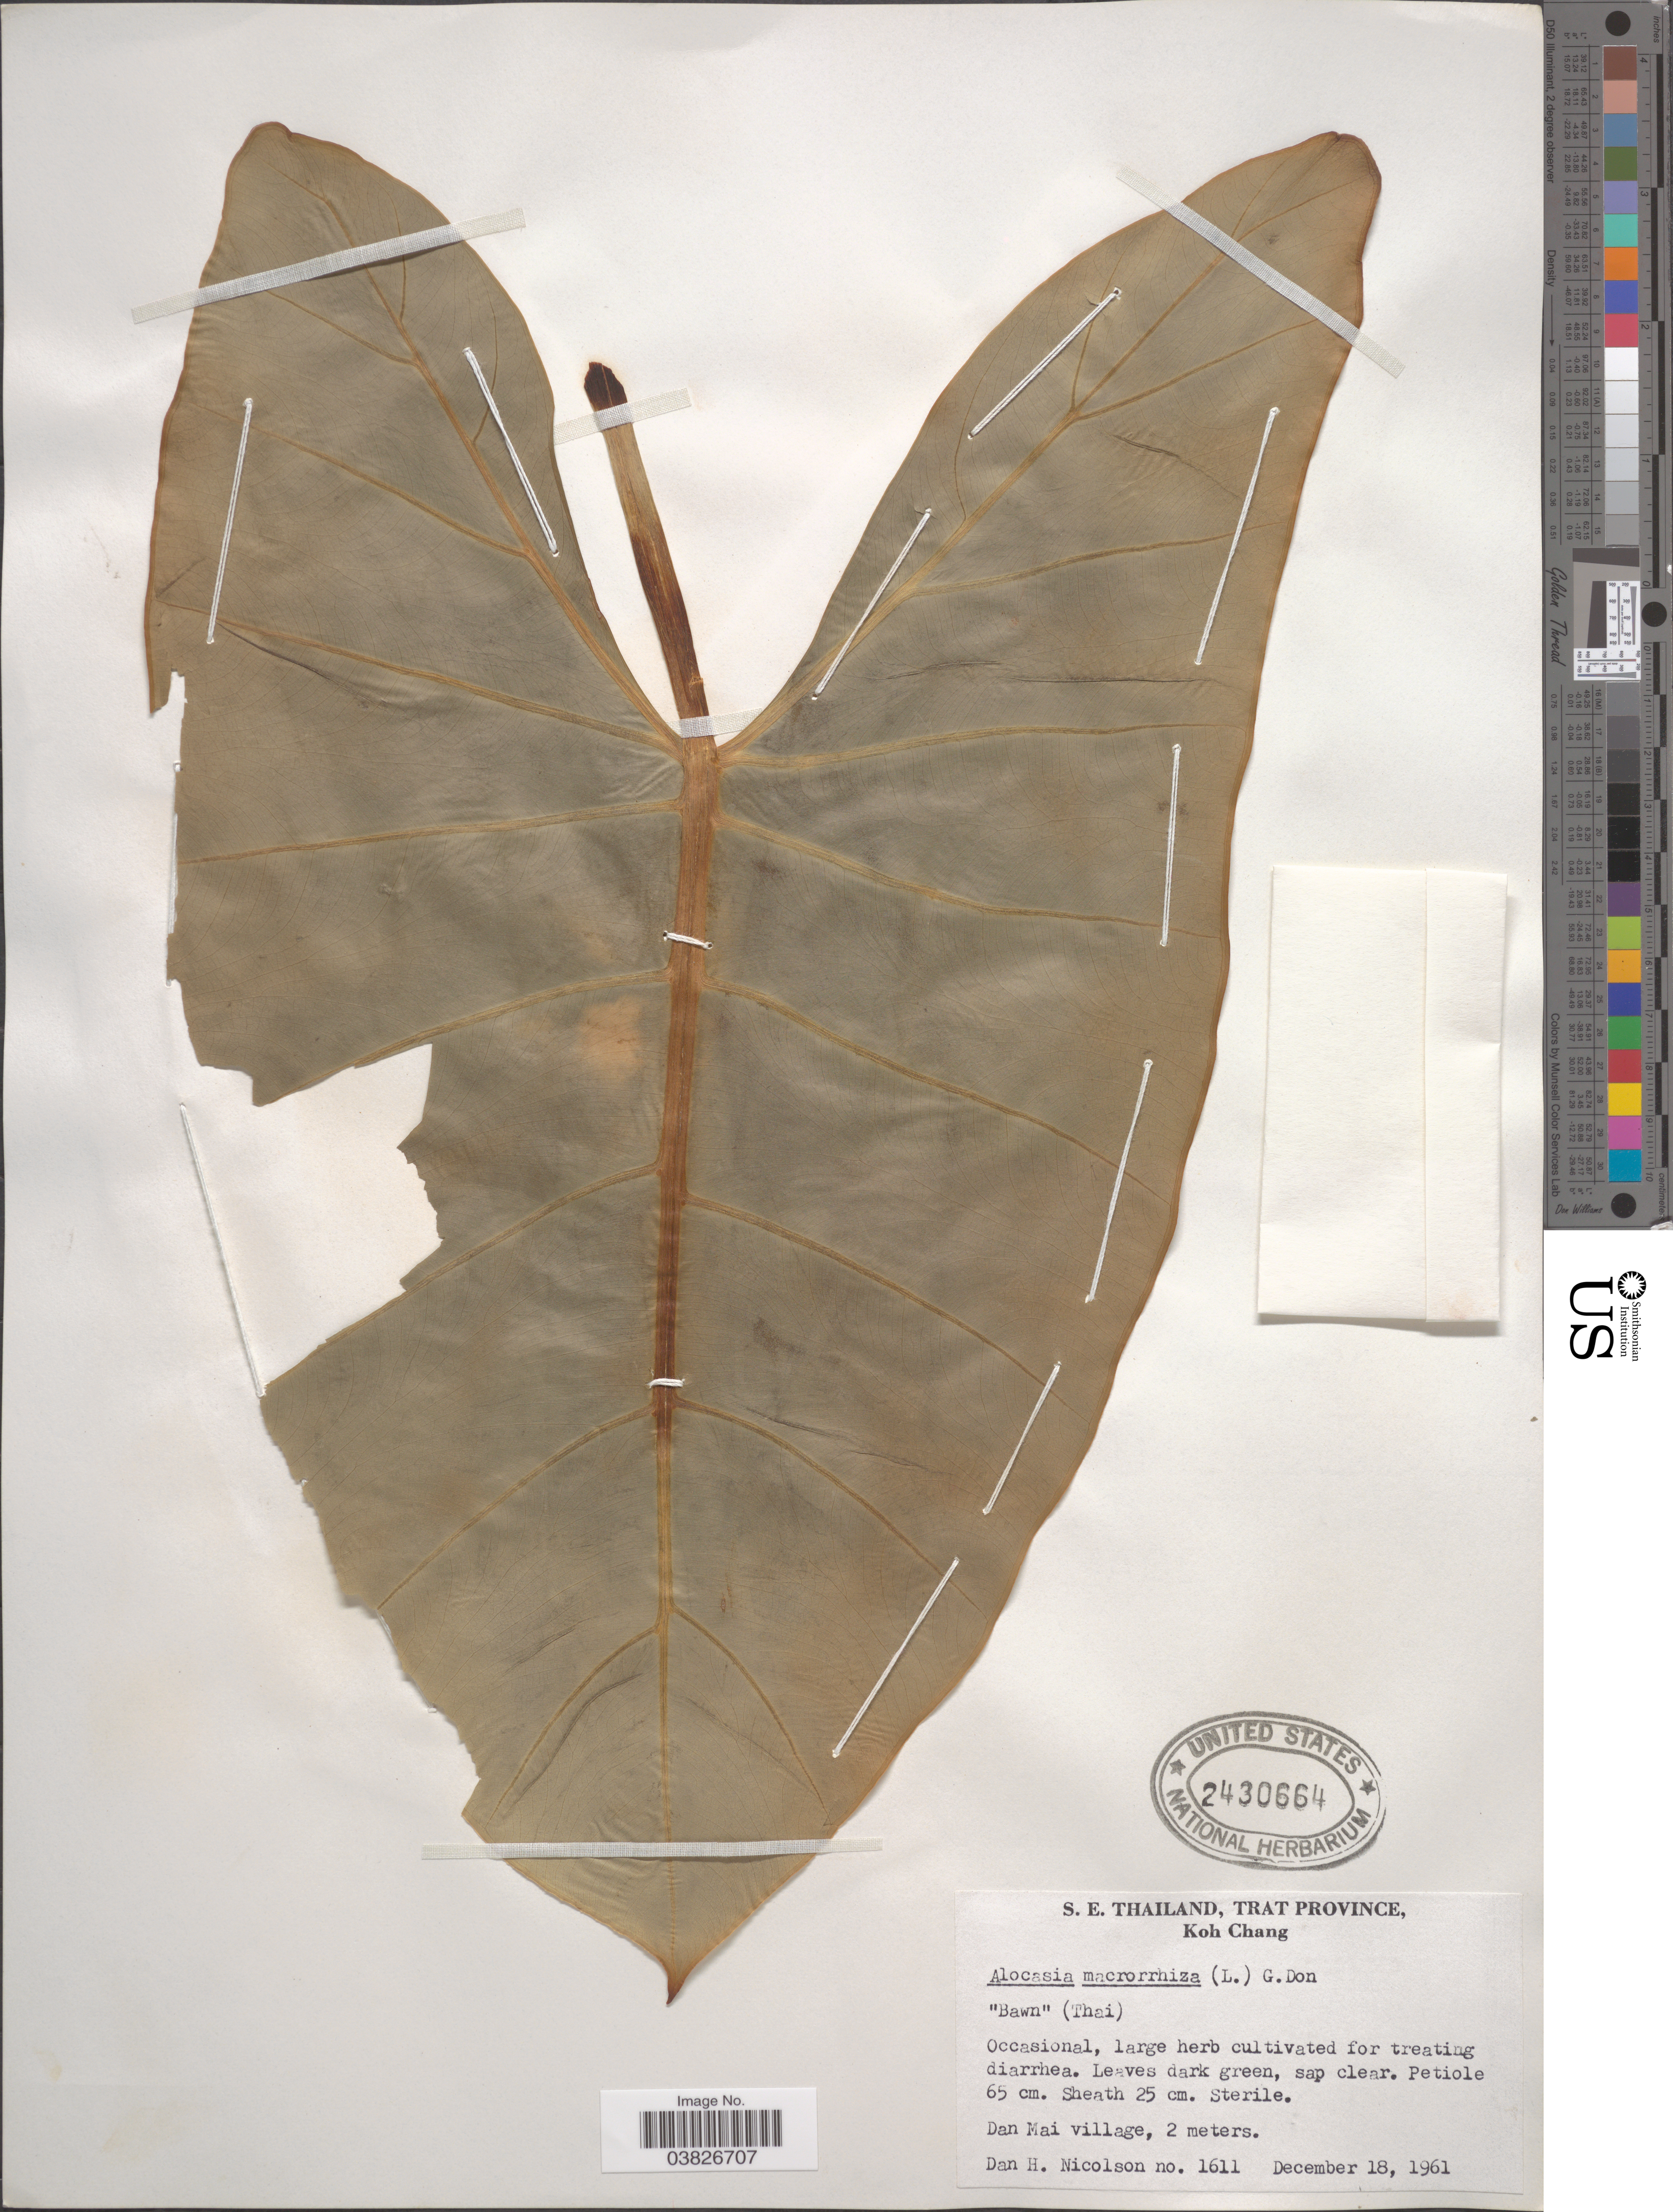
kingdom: Plantae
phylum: Tracheophyta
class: Liliopsida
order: Alismatales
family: Araceae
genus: Alocasia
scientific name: Alocasia macrorrhizos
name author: (L.) G. Don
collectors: D. H. Nicolson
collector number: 1611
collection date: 1961-12-18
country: Thailand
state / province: Trat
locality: S.E. Thailand. Koh Chang. Dan Mai village.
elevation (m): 2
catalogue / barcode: US 2430664